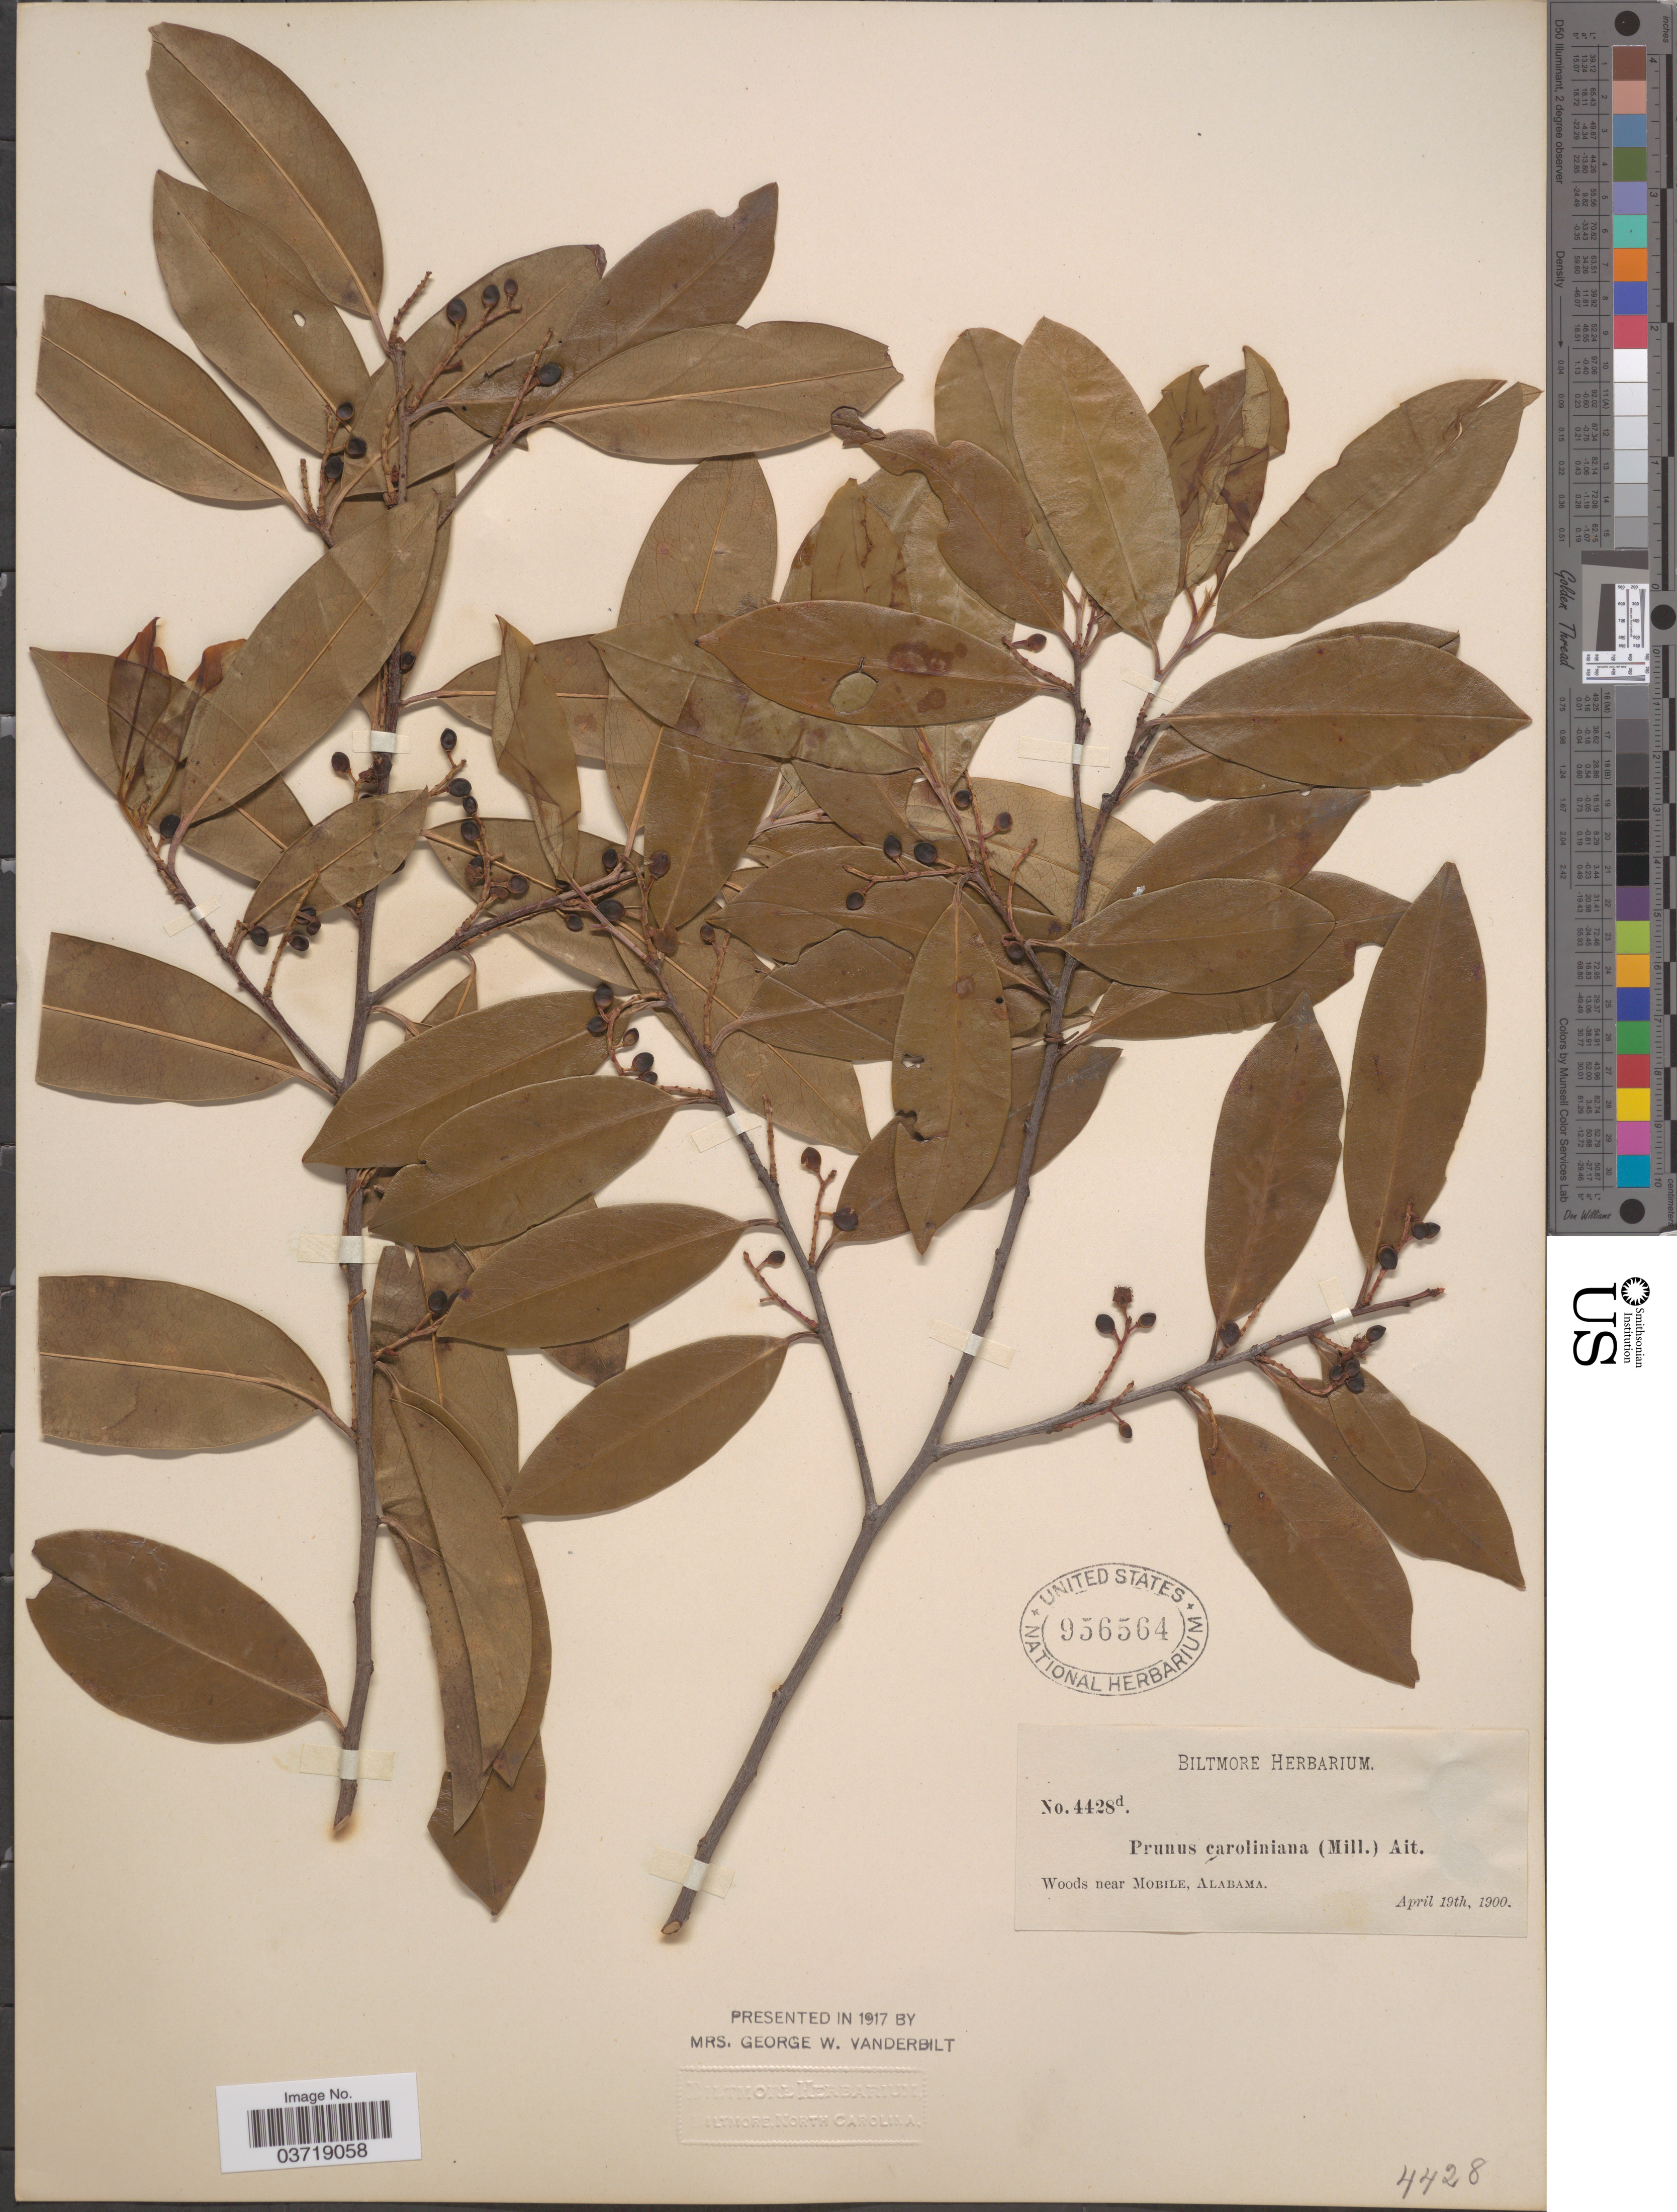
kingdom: Plantae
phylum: Tracheophyta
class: Magnoliopsida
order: Rosales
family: Rosaceae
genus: Prunus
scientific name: Prunus caroliniana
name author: (Mill.) Aiton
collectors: ex herb. Biltmore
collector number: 4428d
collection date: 1900-04-19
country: United States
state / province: Alabama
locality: Near Mobile.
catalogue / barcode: US 956564